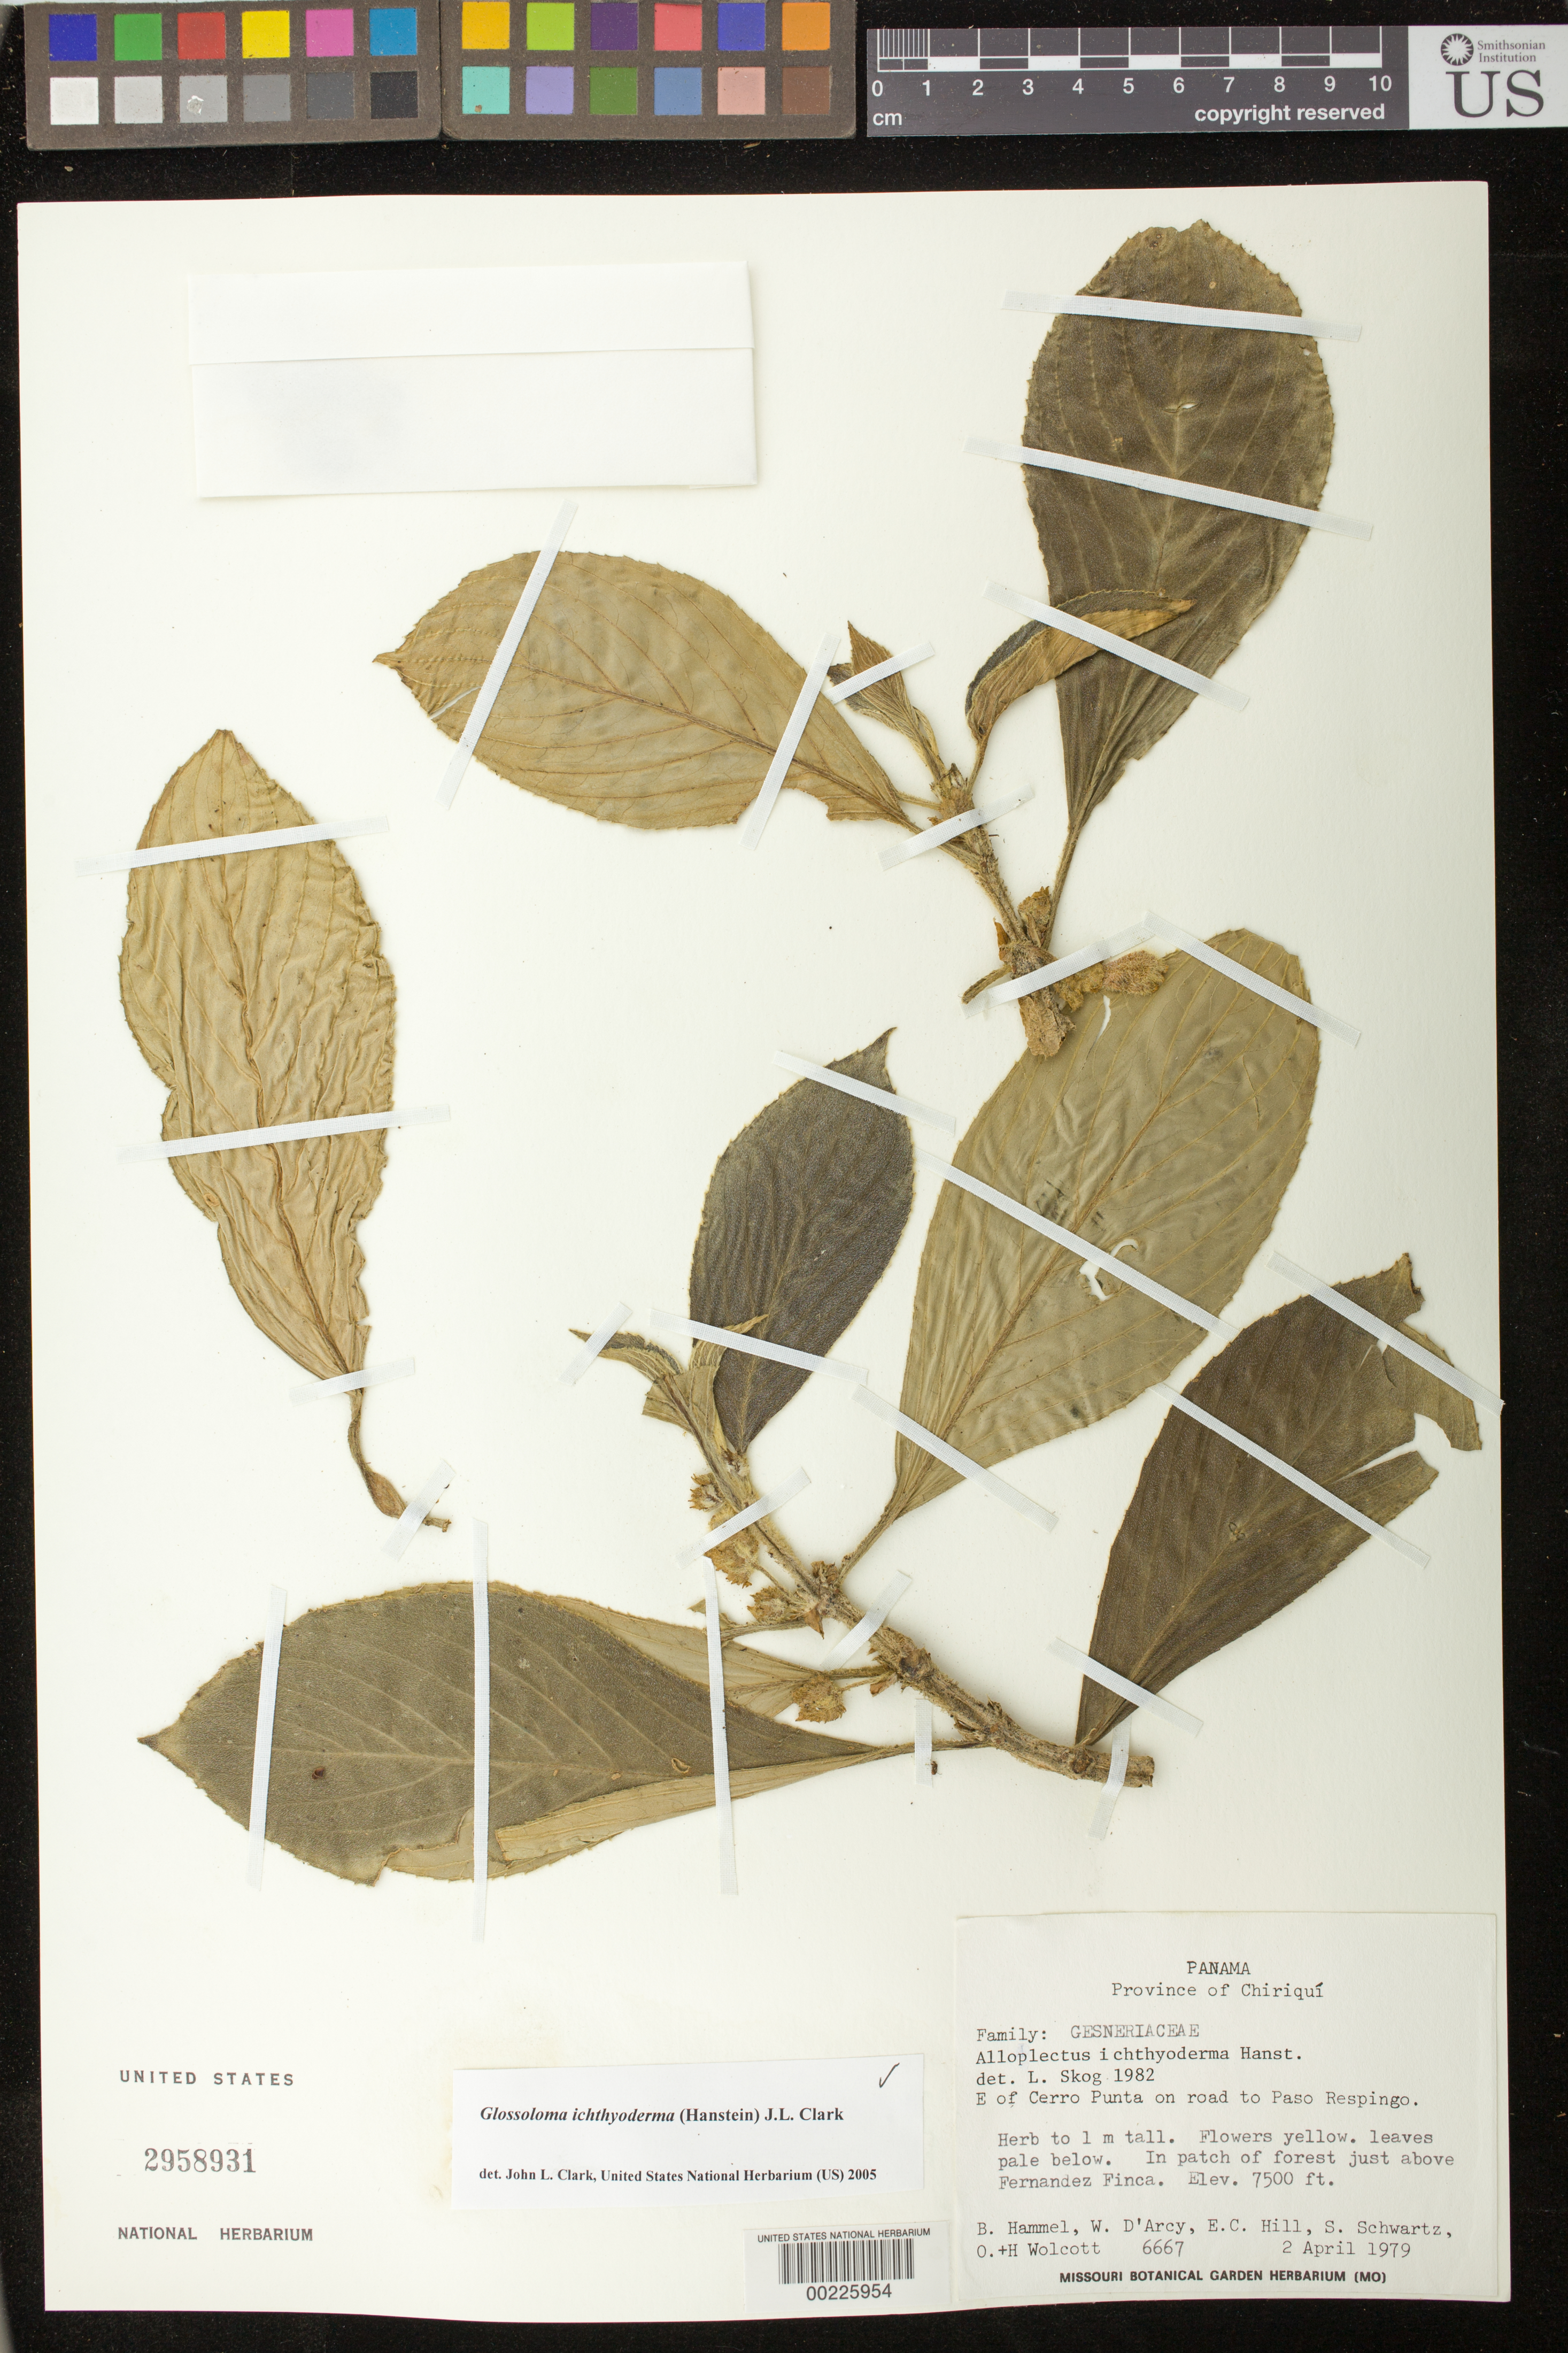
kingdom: Plantae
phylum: Tracheophyta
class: Magnoliopsida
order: Lamiales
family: Gesneriaceae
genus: Glossoloma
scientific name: Glossoloma ichthyoderma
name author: (Hanst.) J.L. Clark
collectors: B. Hammel & et al.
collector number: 6667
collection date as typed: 02 Apr 1979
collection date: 1979-04-02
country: Panama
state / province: Chiriquí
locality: E of Cerro Punta on road to Paso Respingo, just above Fernandez Finca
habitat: In patch of forest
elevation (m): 2286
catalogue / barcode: US 2958931